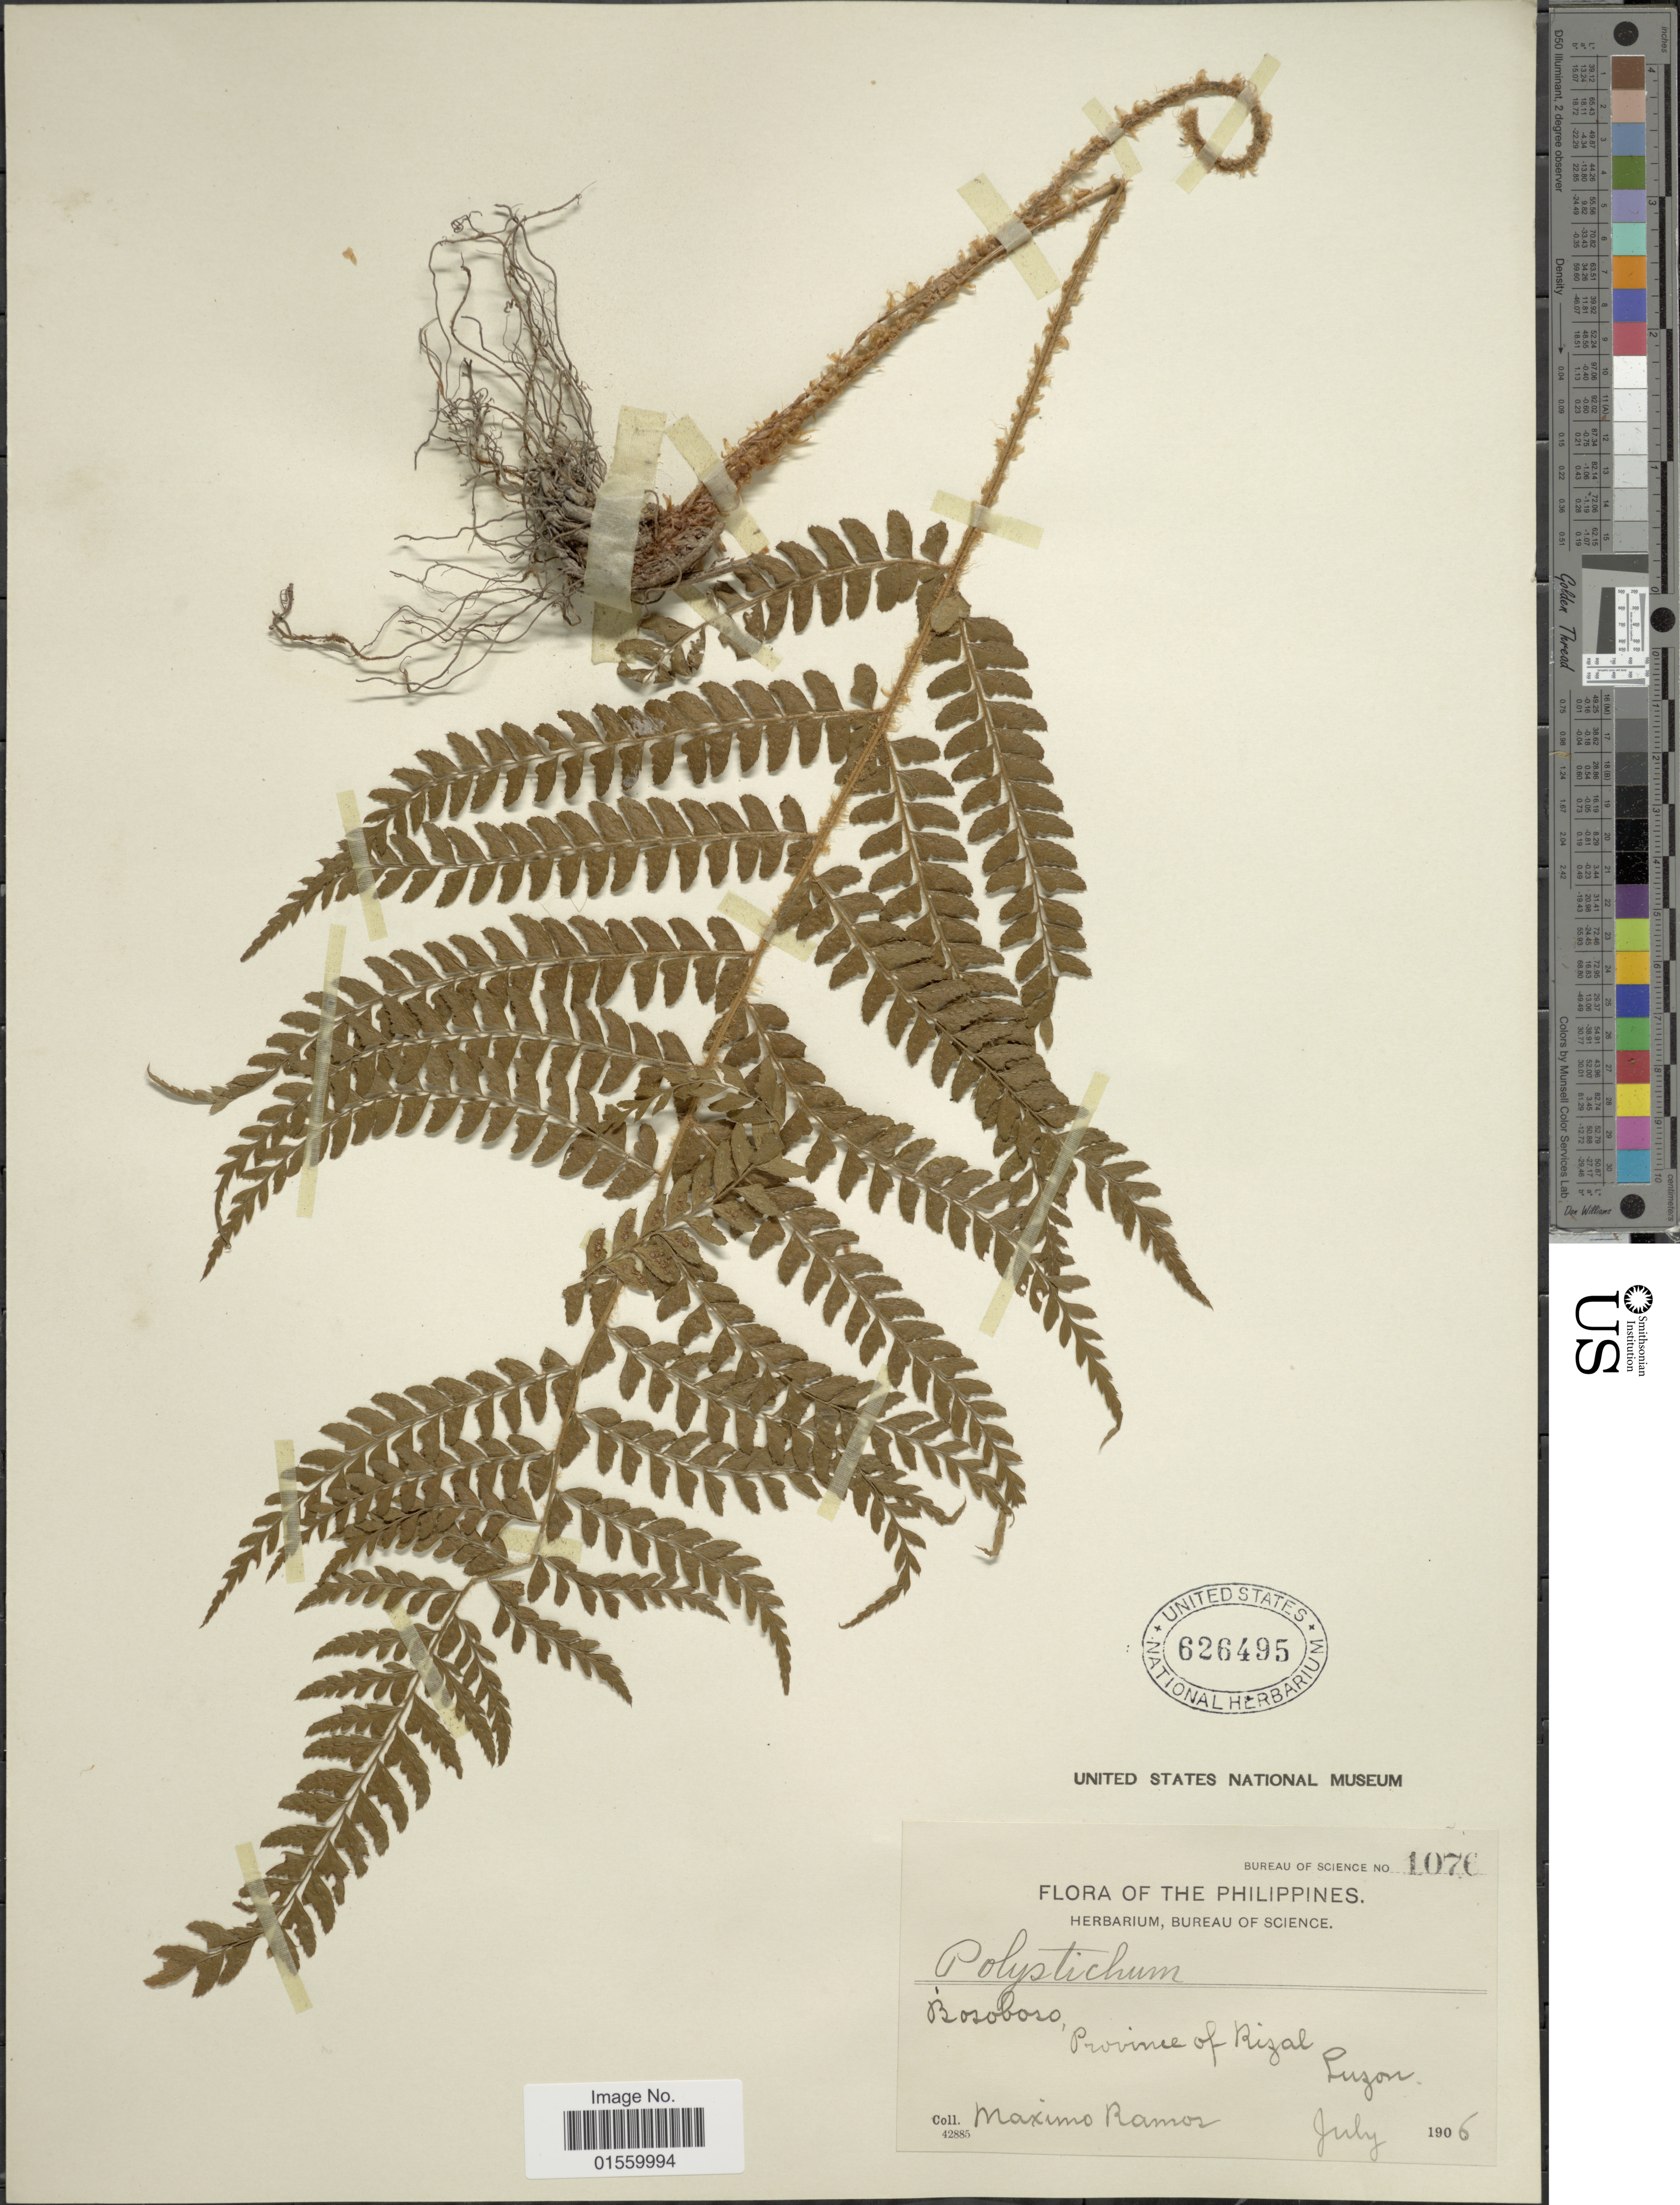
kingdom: Plantae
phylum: Tracheophyta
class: Polypodiopsida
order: Polypodiales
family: Dryopteridaceae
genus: Polystichum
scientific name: Polystichum obtusum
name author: J. Sm.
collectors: M. Ramos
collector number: Bureau of Science 1076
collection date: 1906-07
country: Philippines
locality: Boso boso, Province of Rizal, Luzon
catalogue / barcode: US 626495